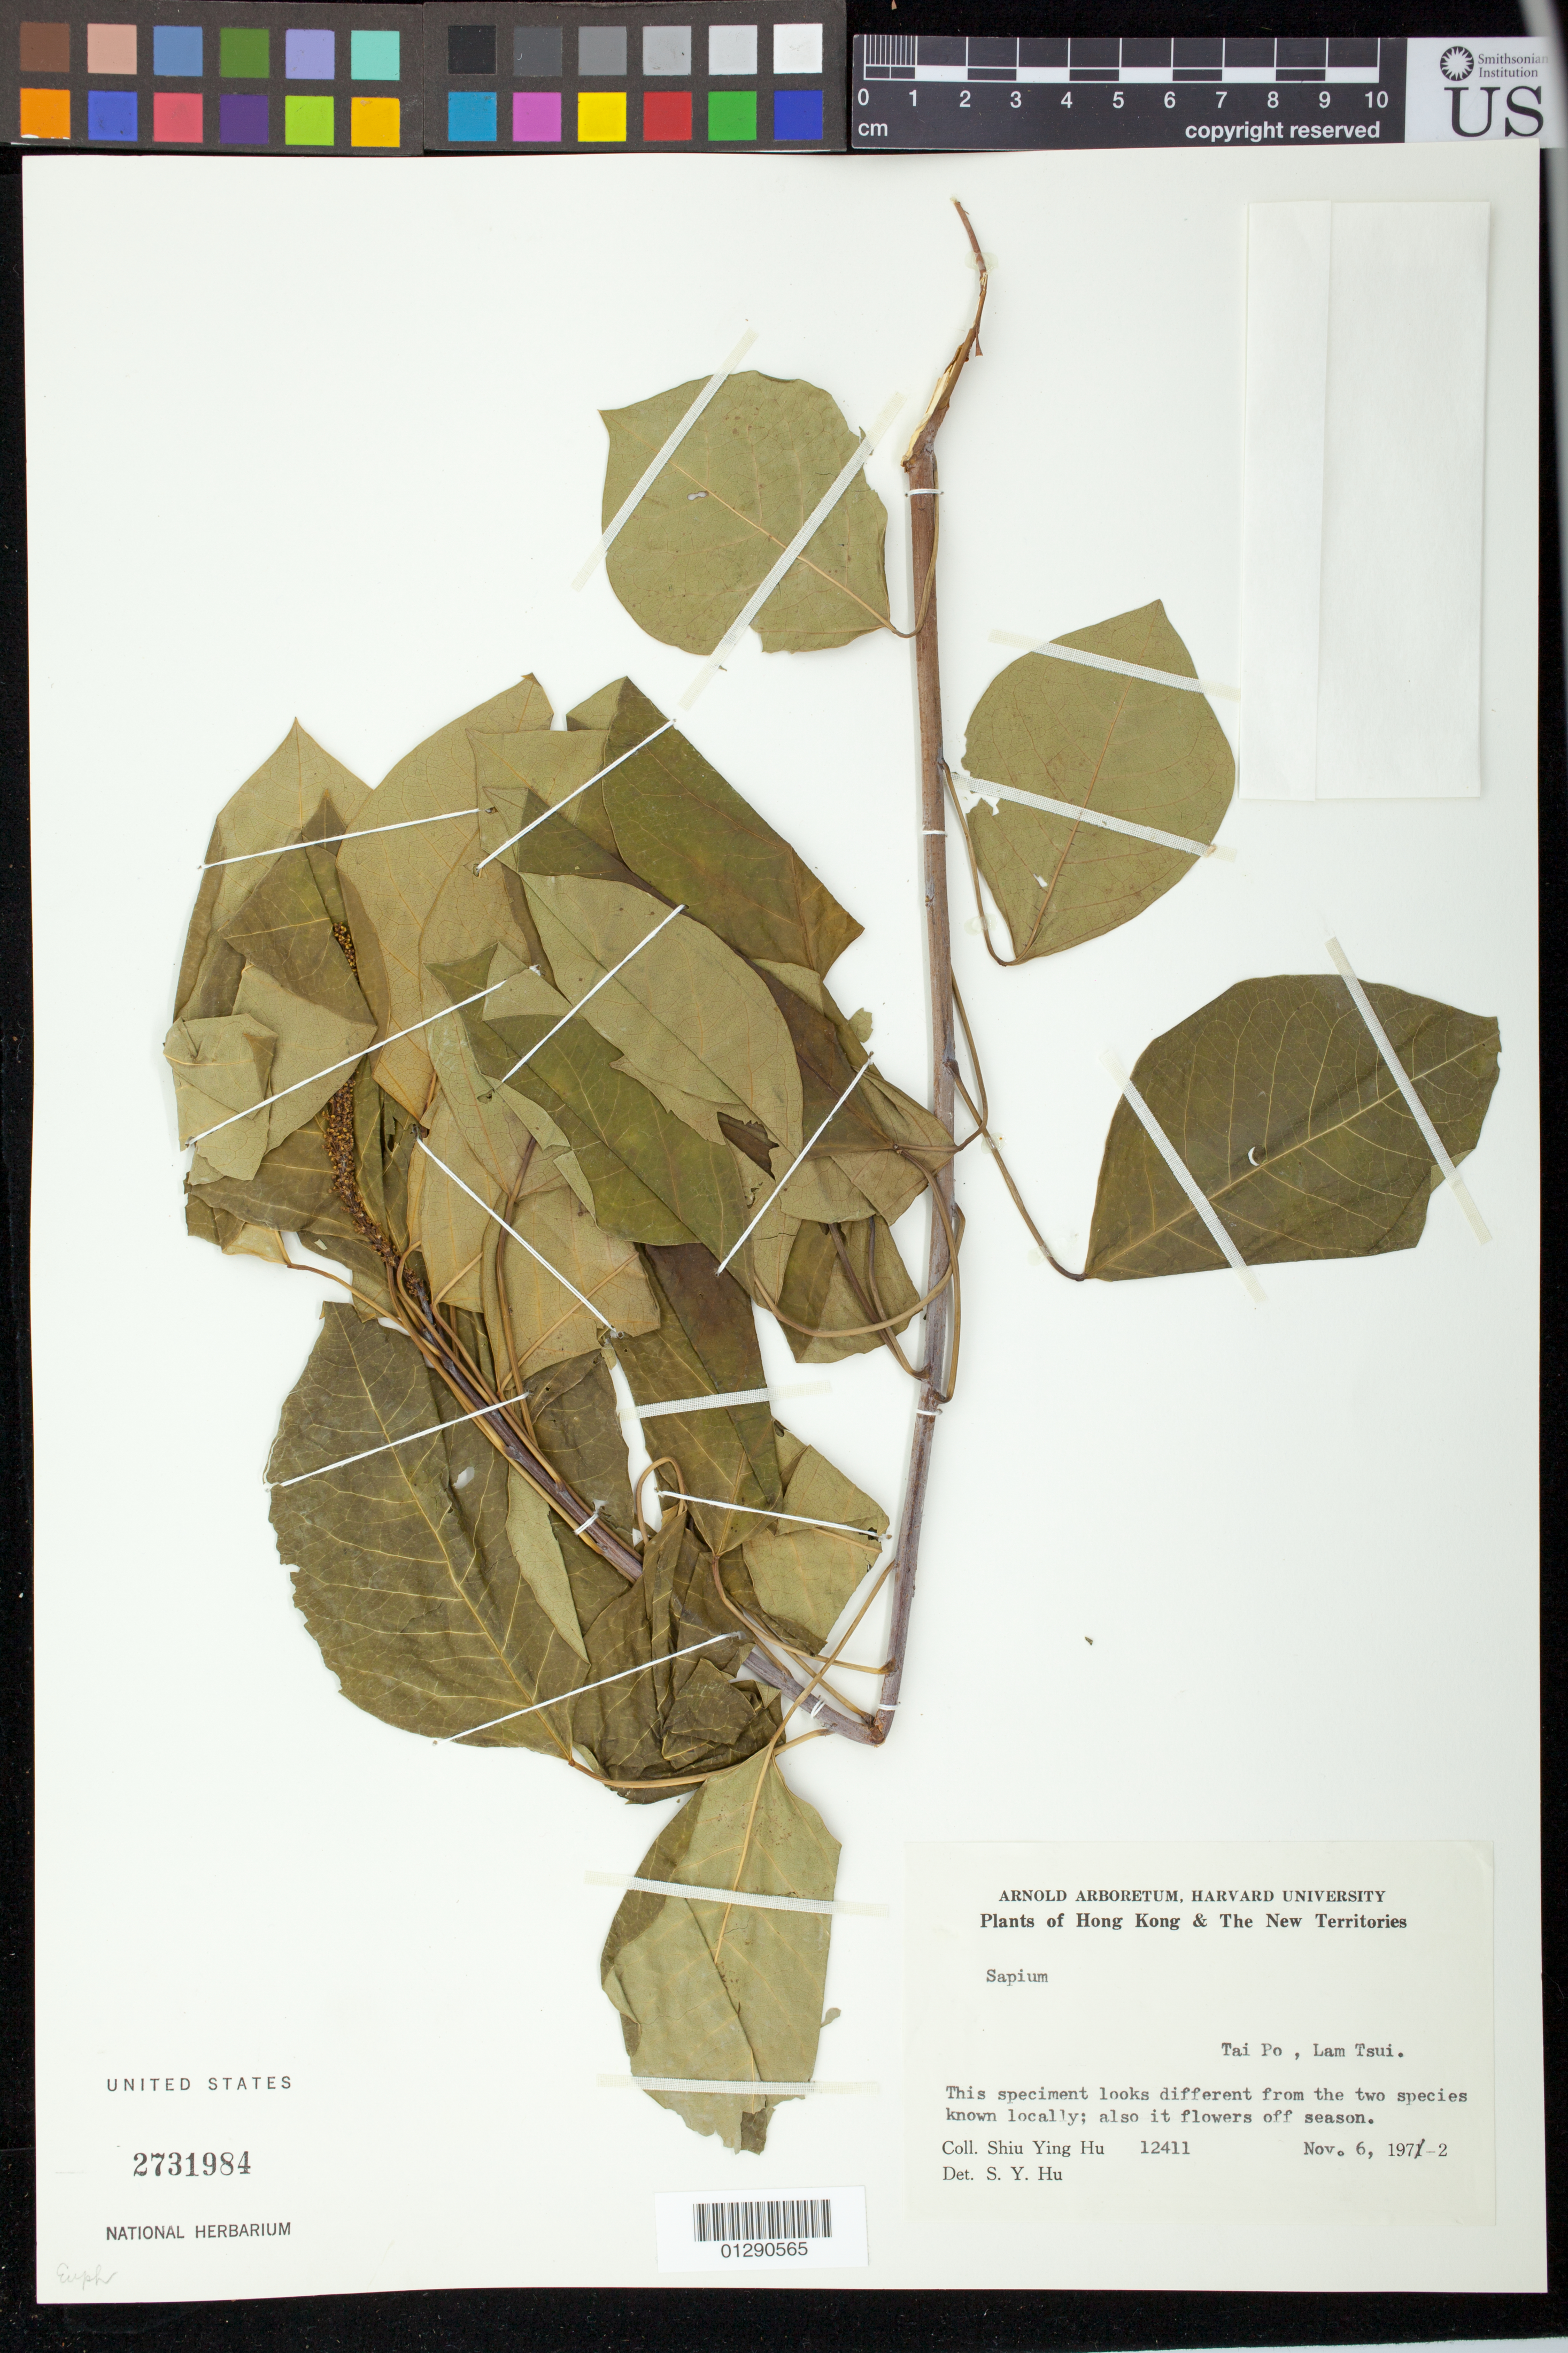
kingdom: Plantae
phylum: Tracheophyta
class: Magnoliopsida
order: Malpighiales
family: Euphorbiaceae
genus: Homalanthus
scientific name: Homalanthus sp.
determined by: Wurdack, Kenneth J., (US), Smithsonian Institution - National Museum of Natural History (UNITED STATES)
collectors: S. Y. Hu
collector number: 12411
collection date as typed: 06 Nov 1972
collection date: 1972-11-06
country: China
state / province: Hong Kong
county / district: New Territories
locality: Kadoorie Farm, Top of Kuan Ying Shan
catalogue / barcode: US 2731984